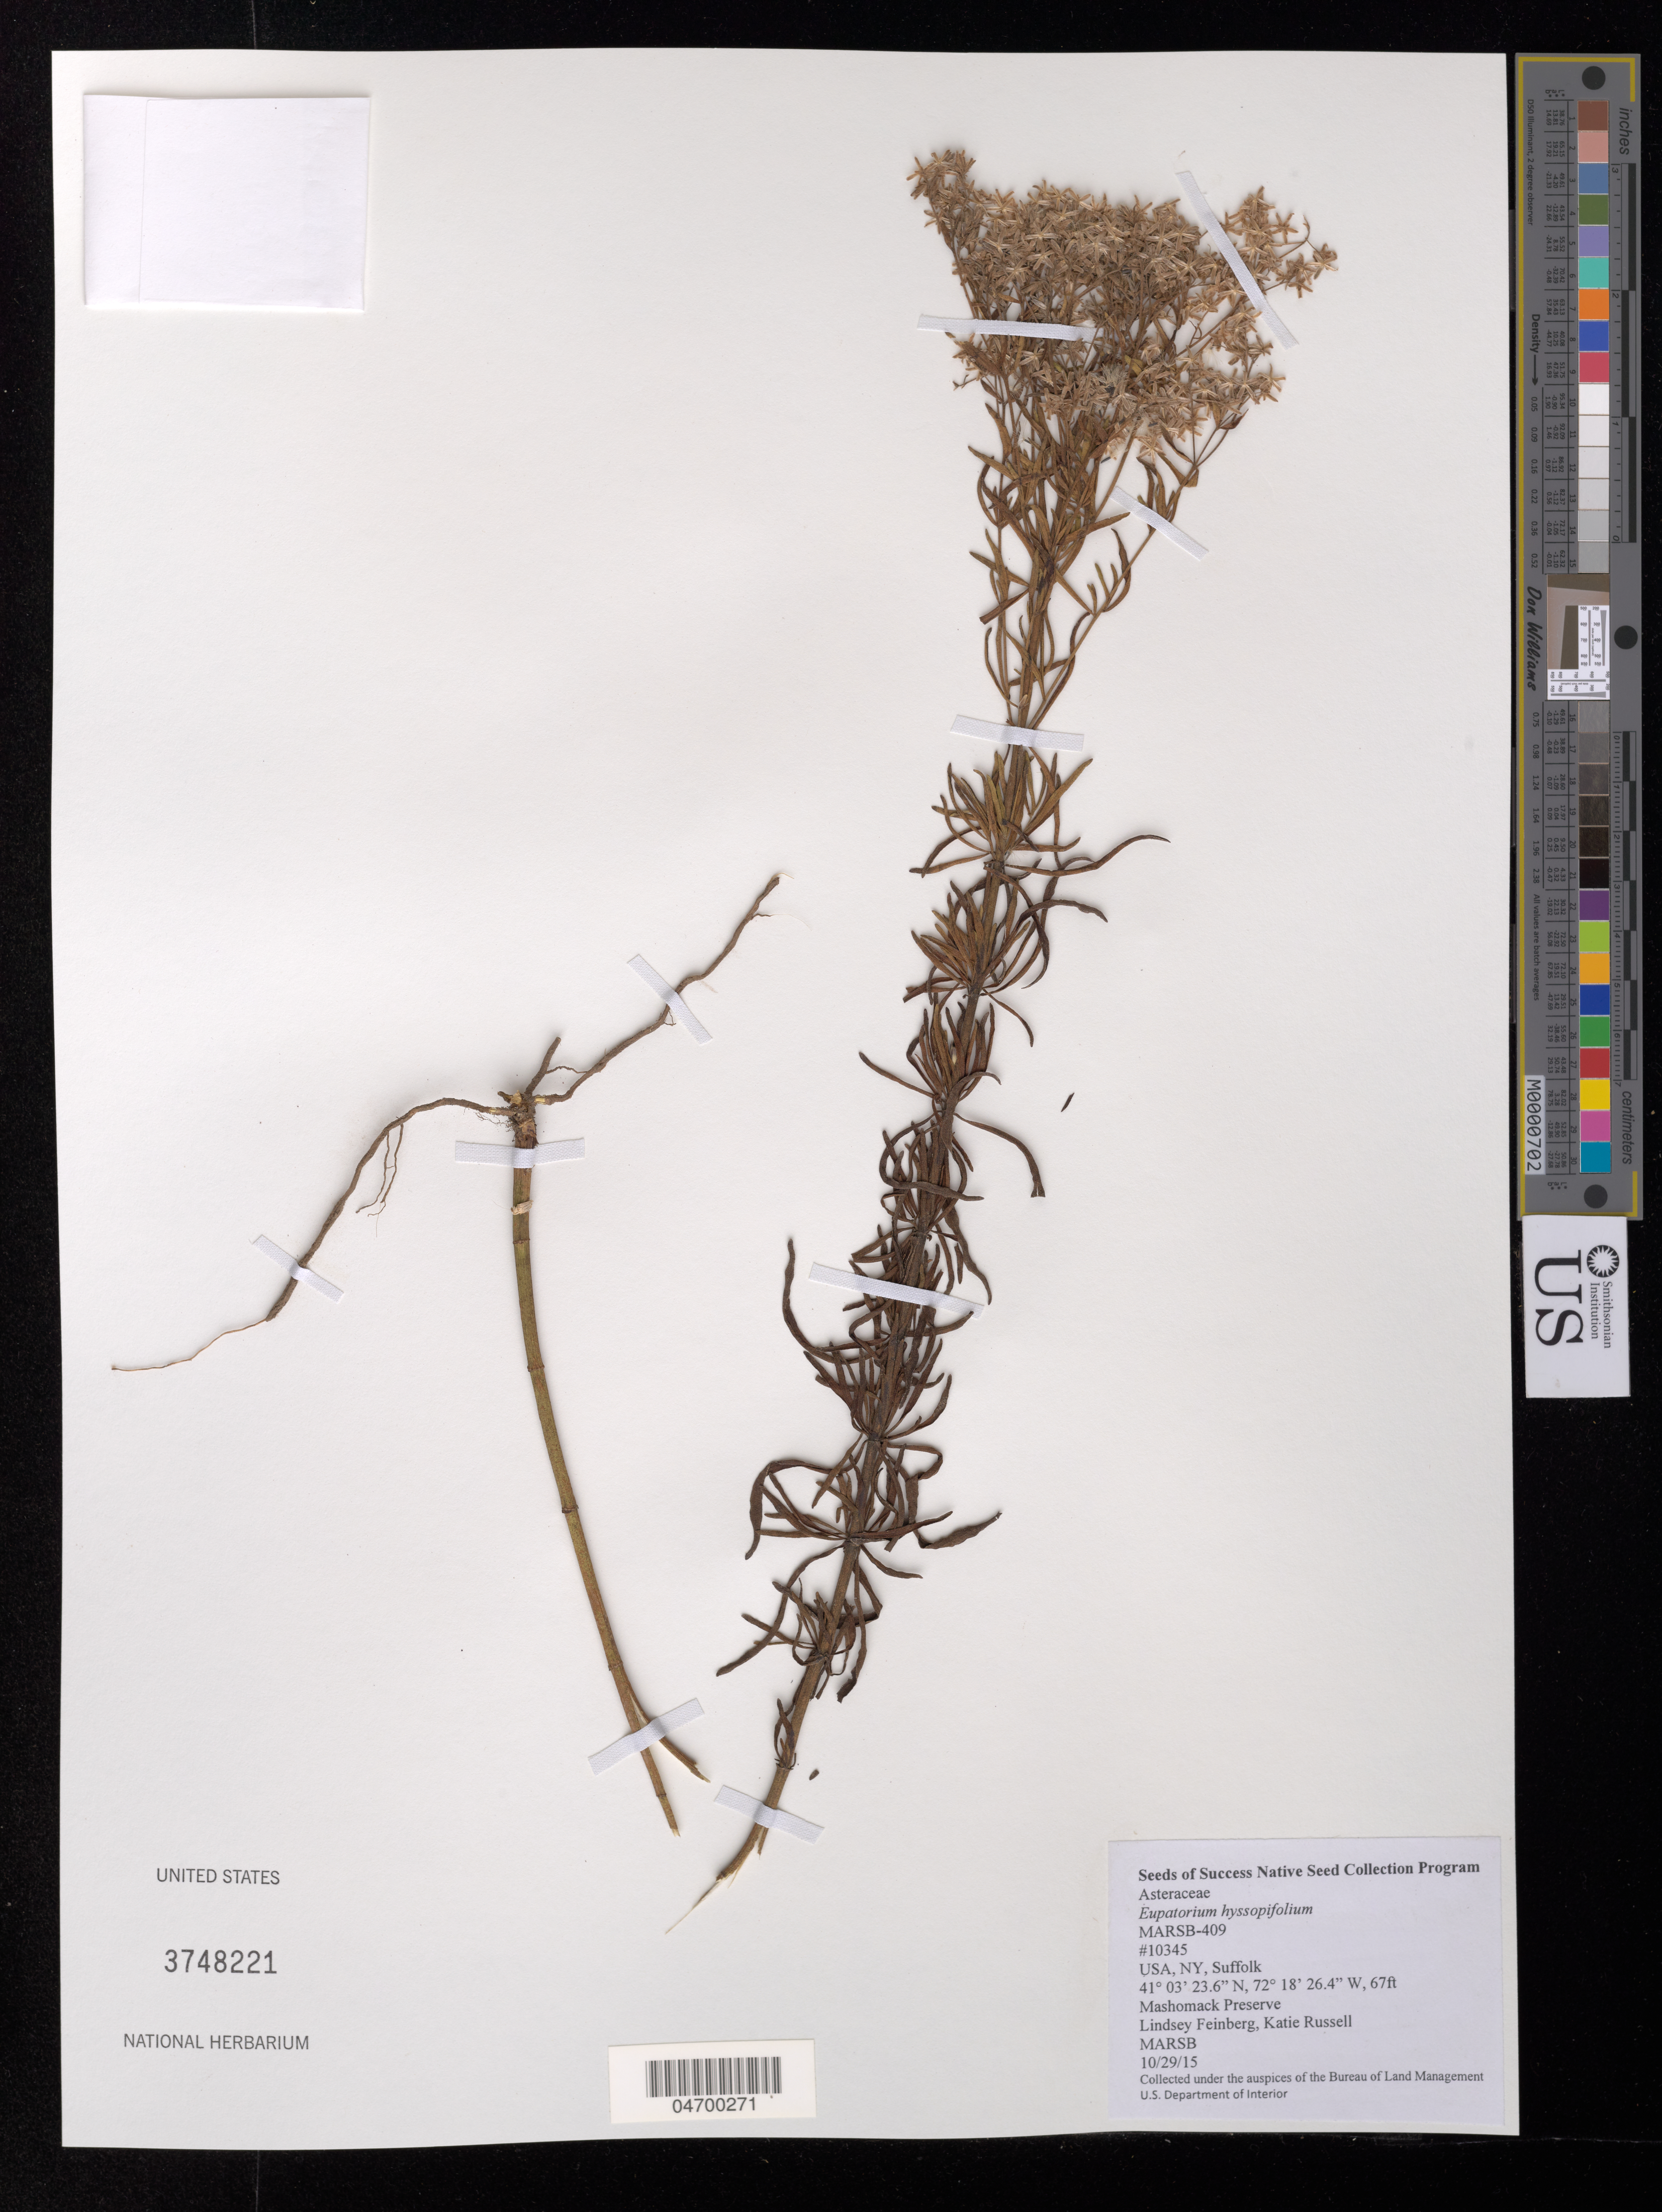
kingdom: Plantae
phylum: Tracheophyta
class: Magnoliopsida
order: Asterales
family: Asteraceae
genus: Eupatorium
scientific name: Eupatorium hyssopifolium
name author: L.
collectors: L. Feinberg & K. Russell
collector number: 10345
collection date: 2015-10-29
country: United States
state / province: New York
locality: Suffolk. Mashomack Preserve.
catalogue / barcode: US 3748221